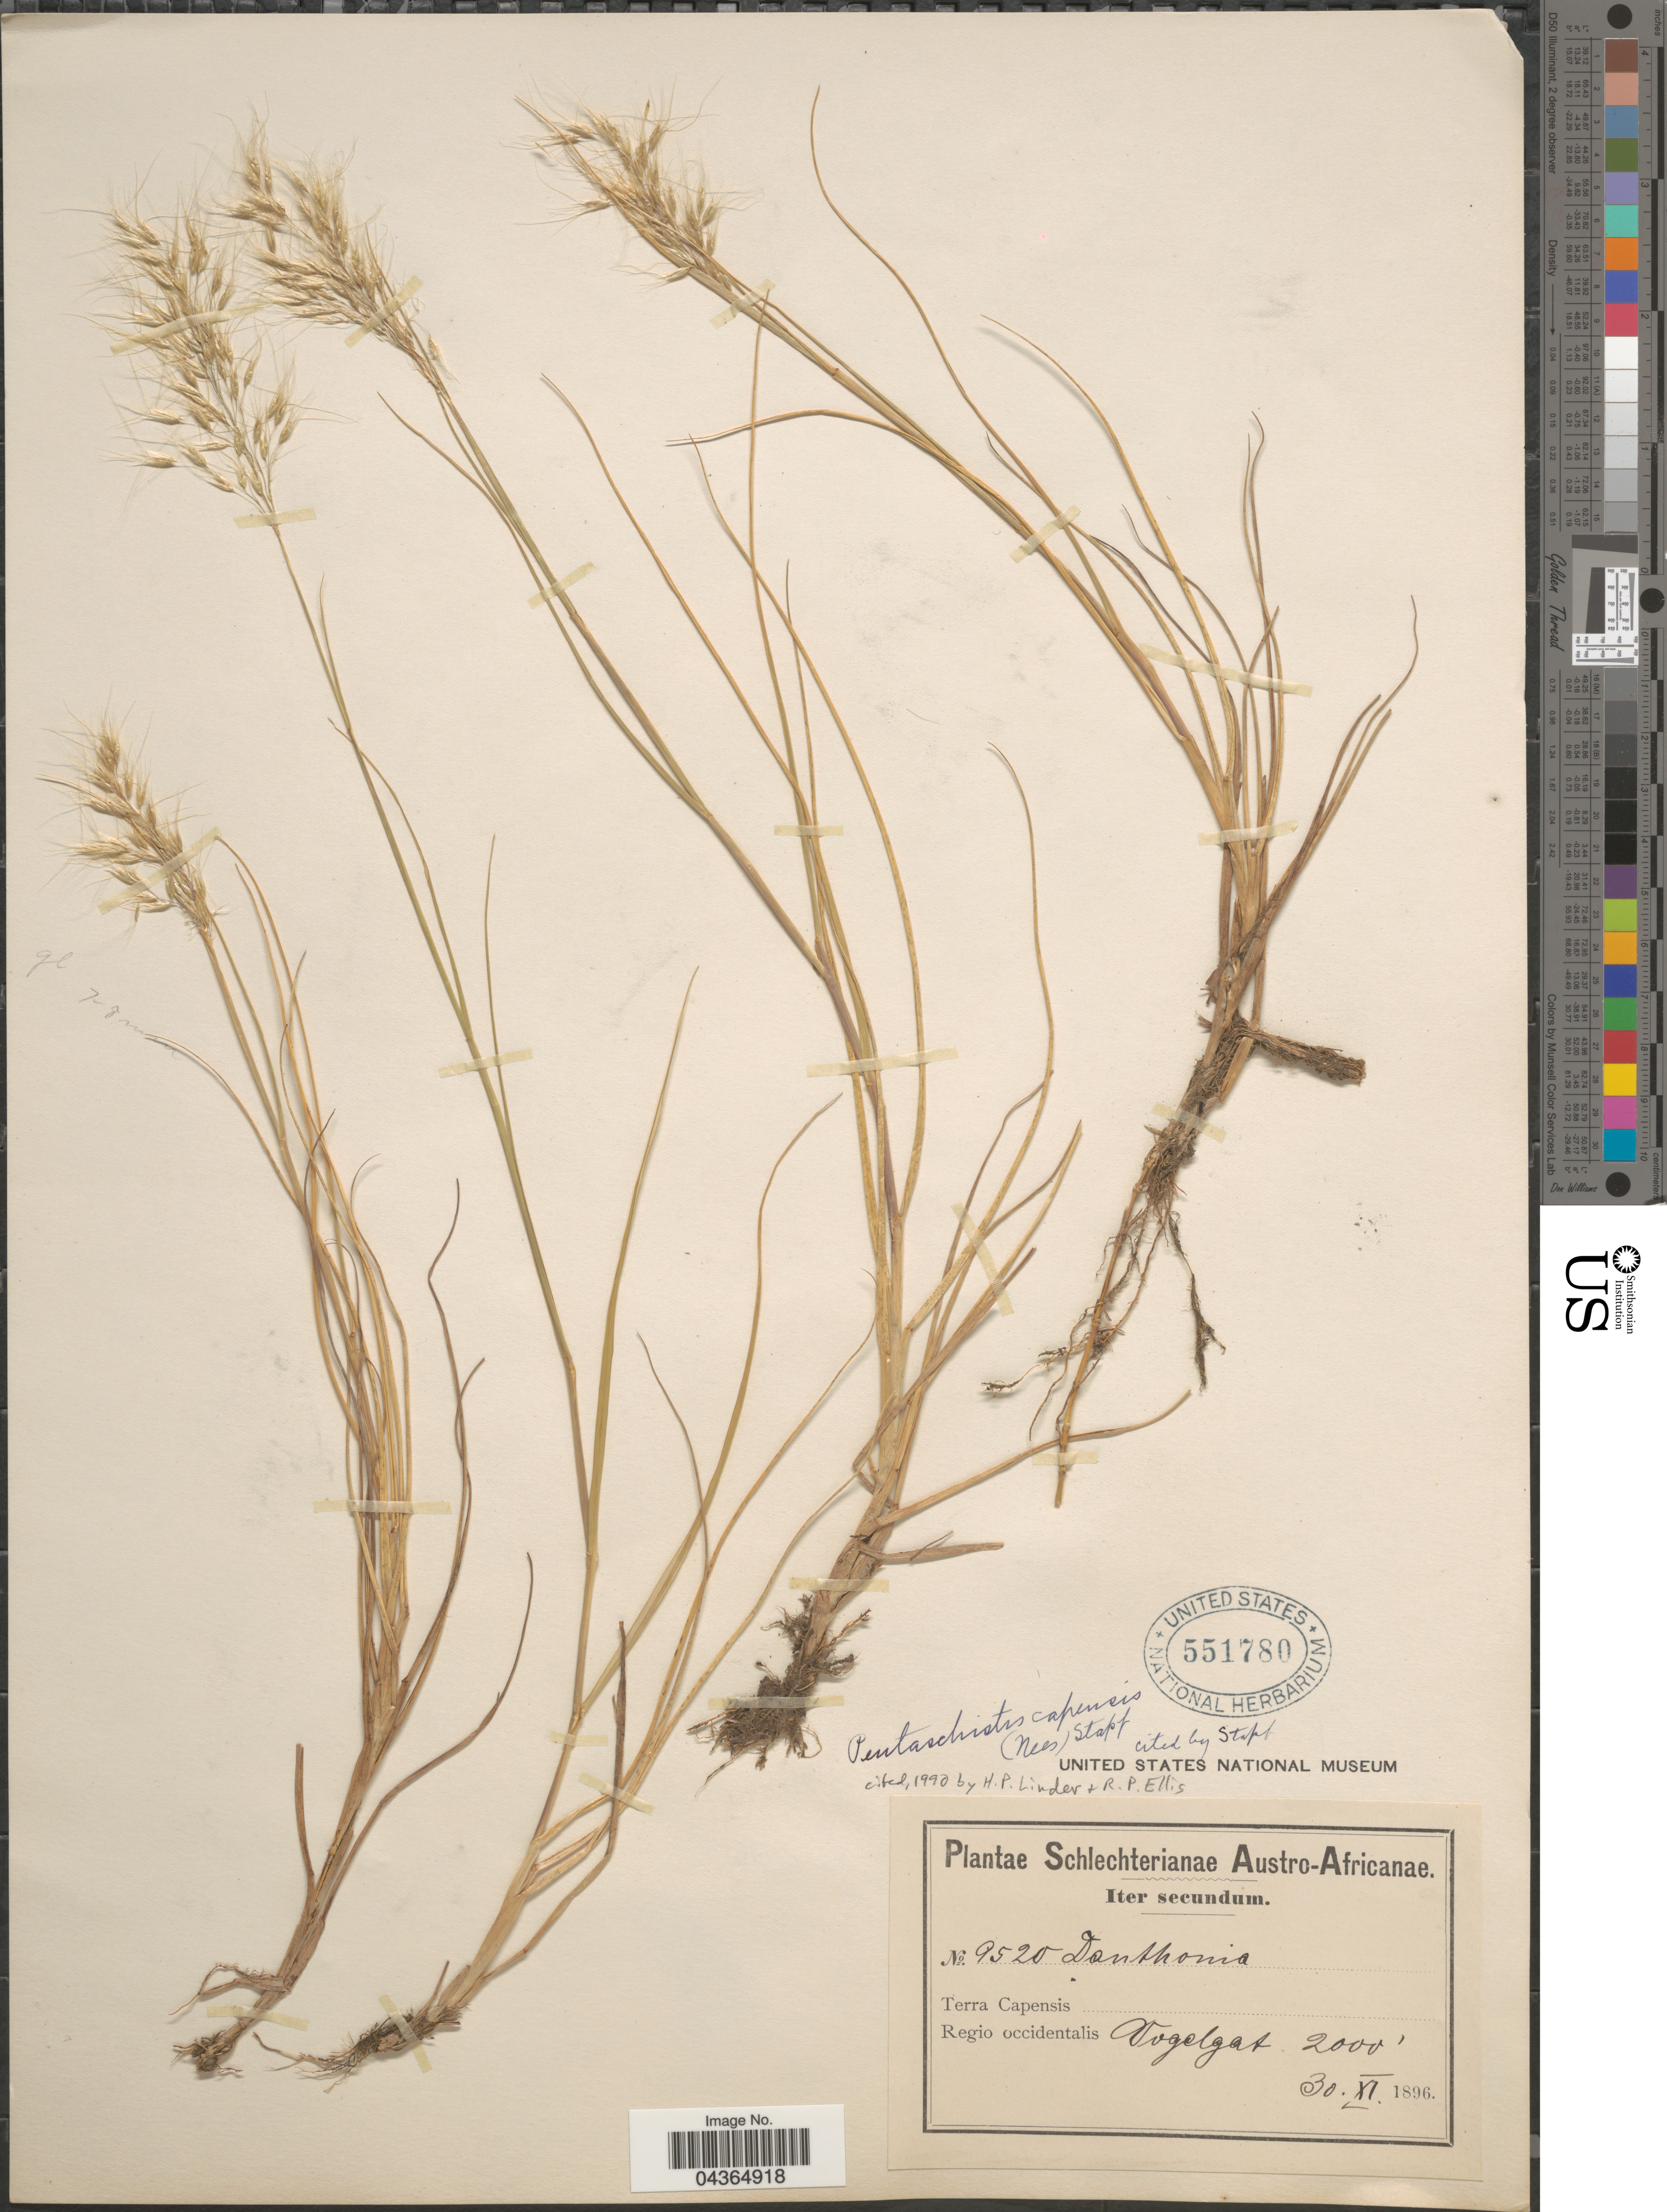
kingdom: Plantae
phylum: Tracheophyta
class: Liliopsida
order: Poales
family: Poaceae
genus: Pentameris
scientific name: Pentameris capensis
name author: (Nees) Galley & H.P. Linder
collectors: Schlechter, --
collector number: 9520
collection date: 1896-11-30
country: South Africa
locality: Austro-Africanae. Terra Capensis. Regio occidentalis Vogelgat.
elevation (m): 610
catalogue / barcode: US 551780